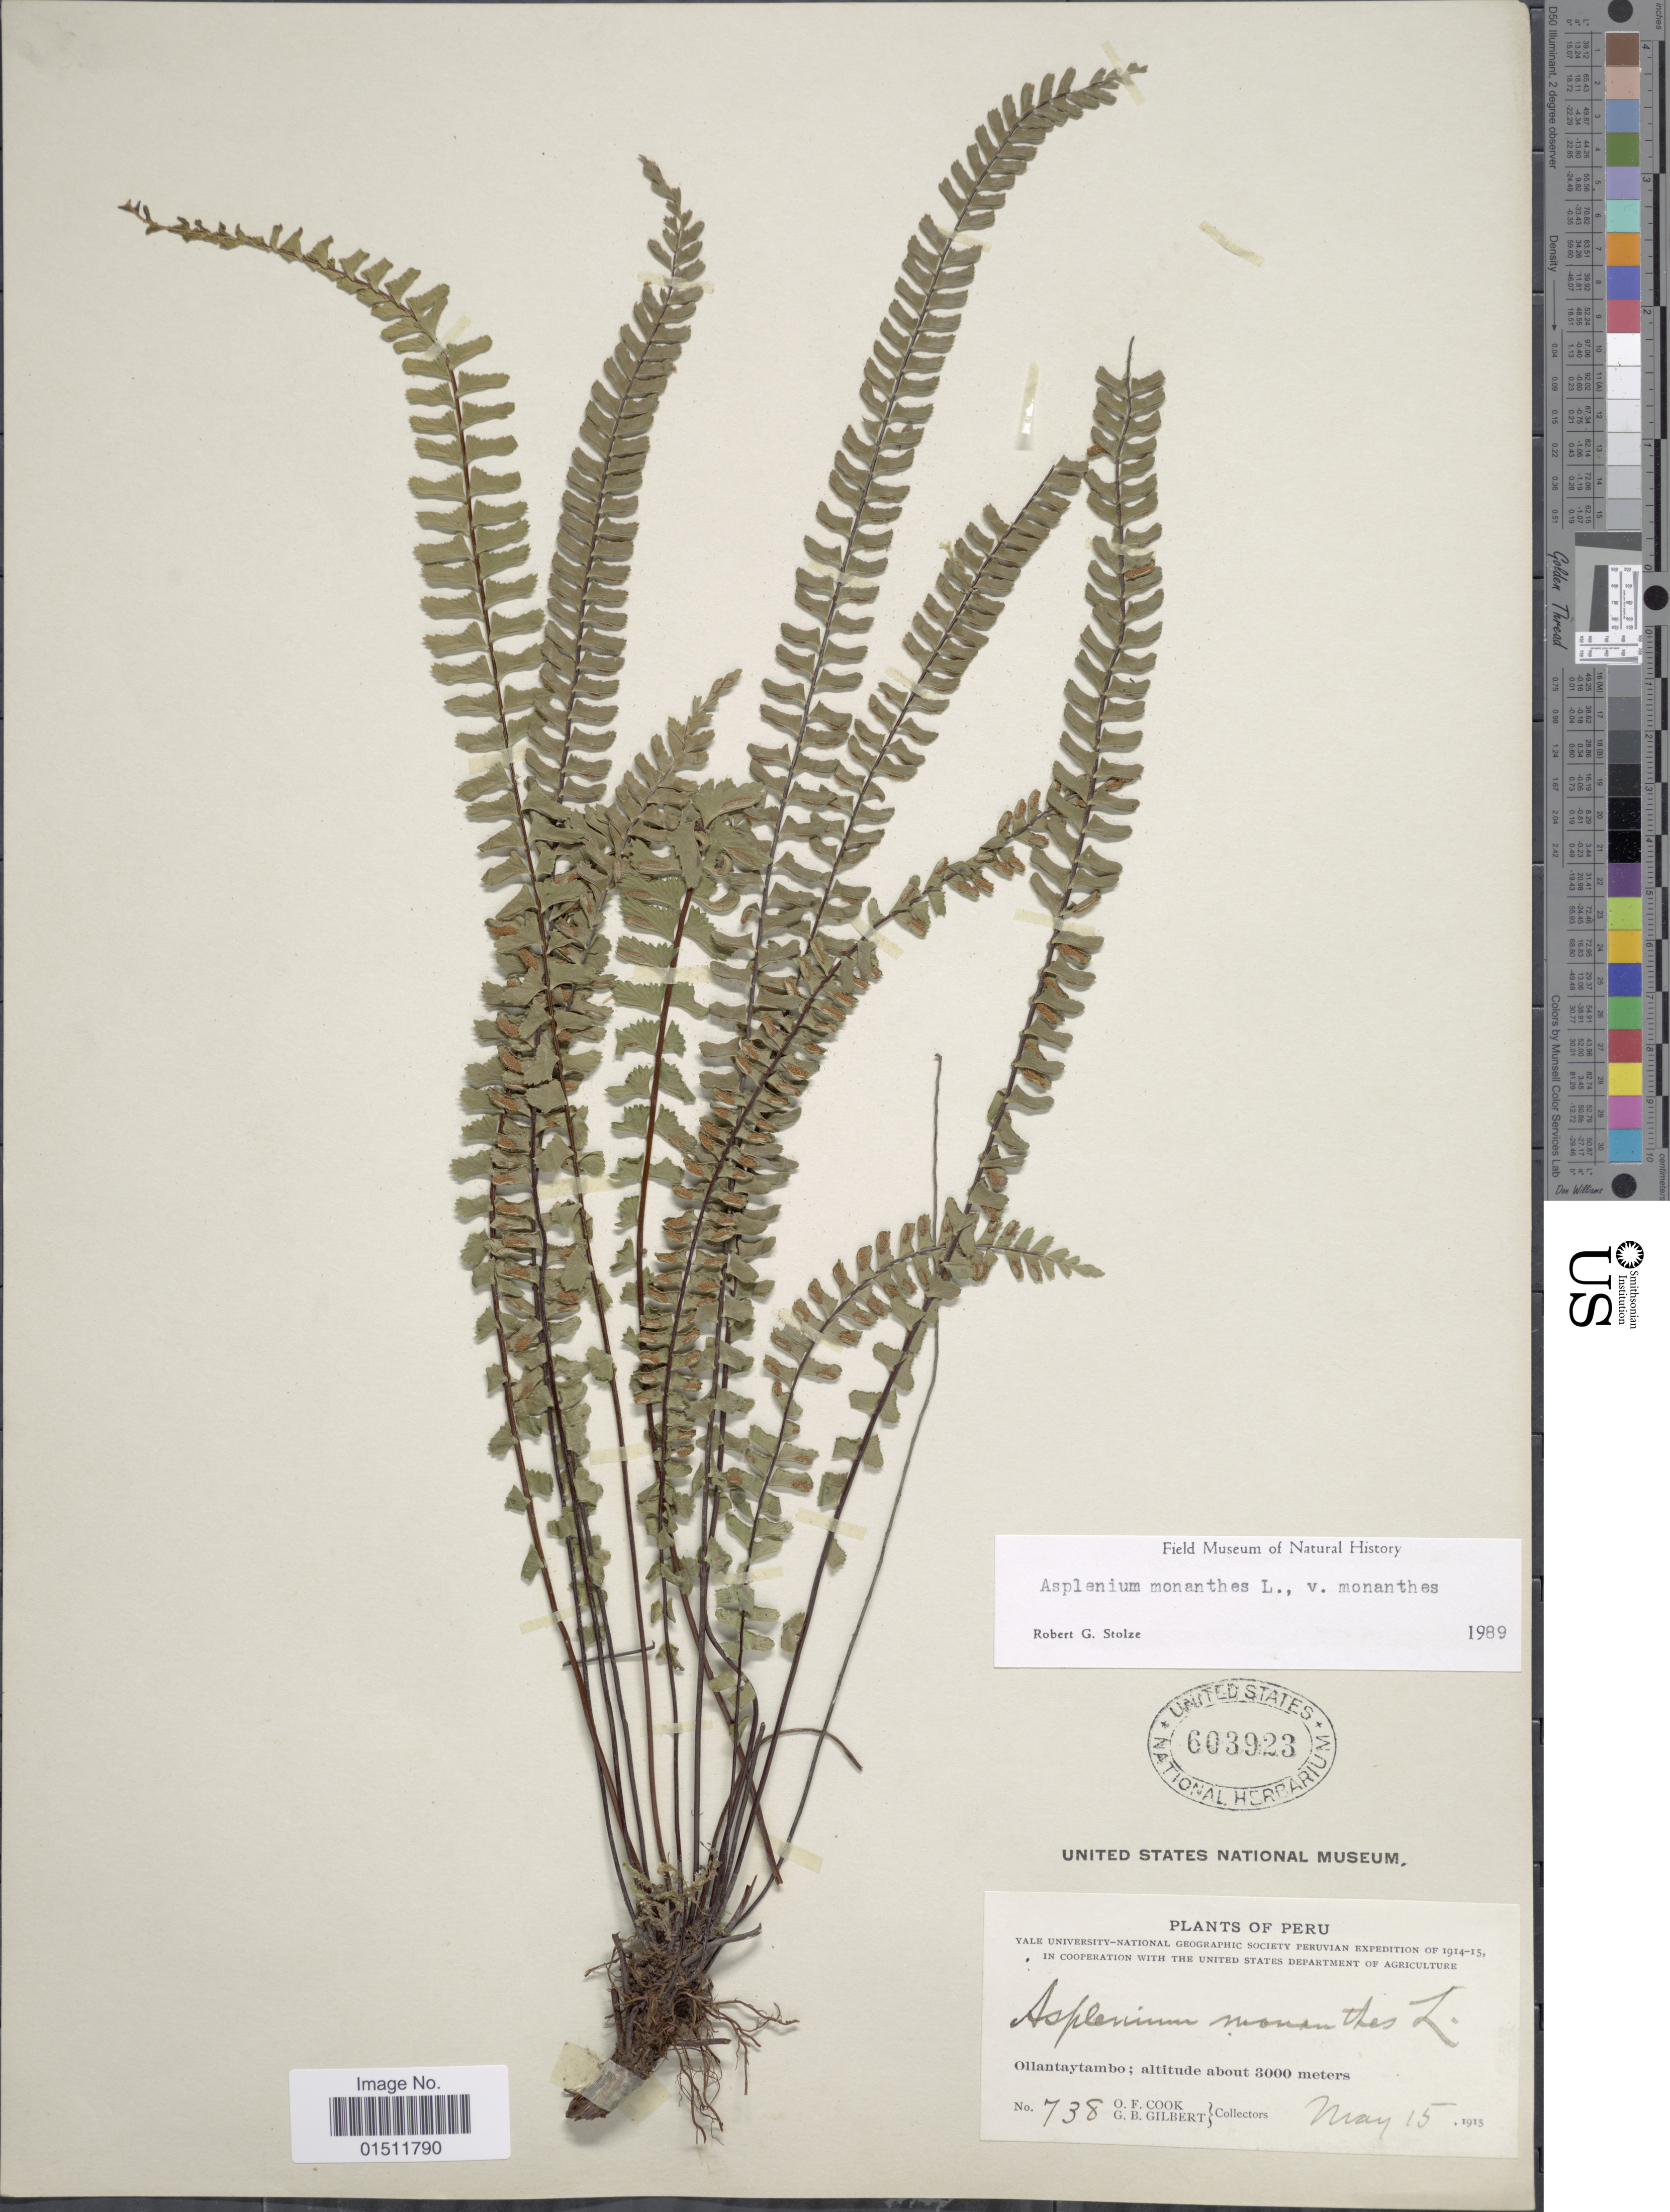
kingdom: Plantae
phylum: Tracheophyta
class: Polypodiopsida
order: Polypodiales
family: Aspleniaceae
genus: Asplenium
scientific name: Asplenium monanthes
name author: L.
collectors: O. F. Cook & G. B. Gilbert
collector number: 738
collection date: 1915-05-15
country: Peru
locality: Ollantaytambo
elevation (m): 3000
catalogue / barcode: US 603923